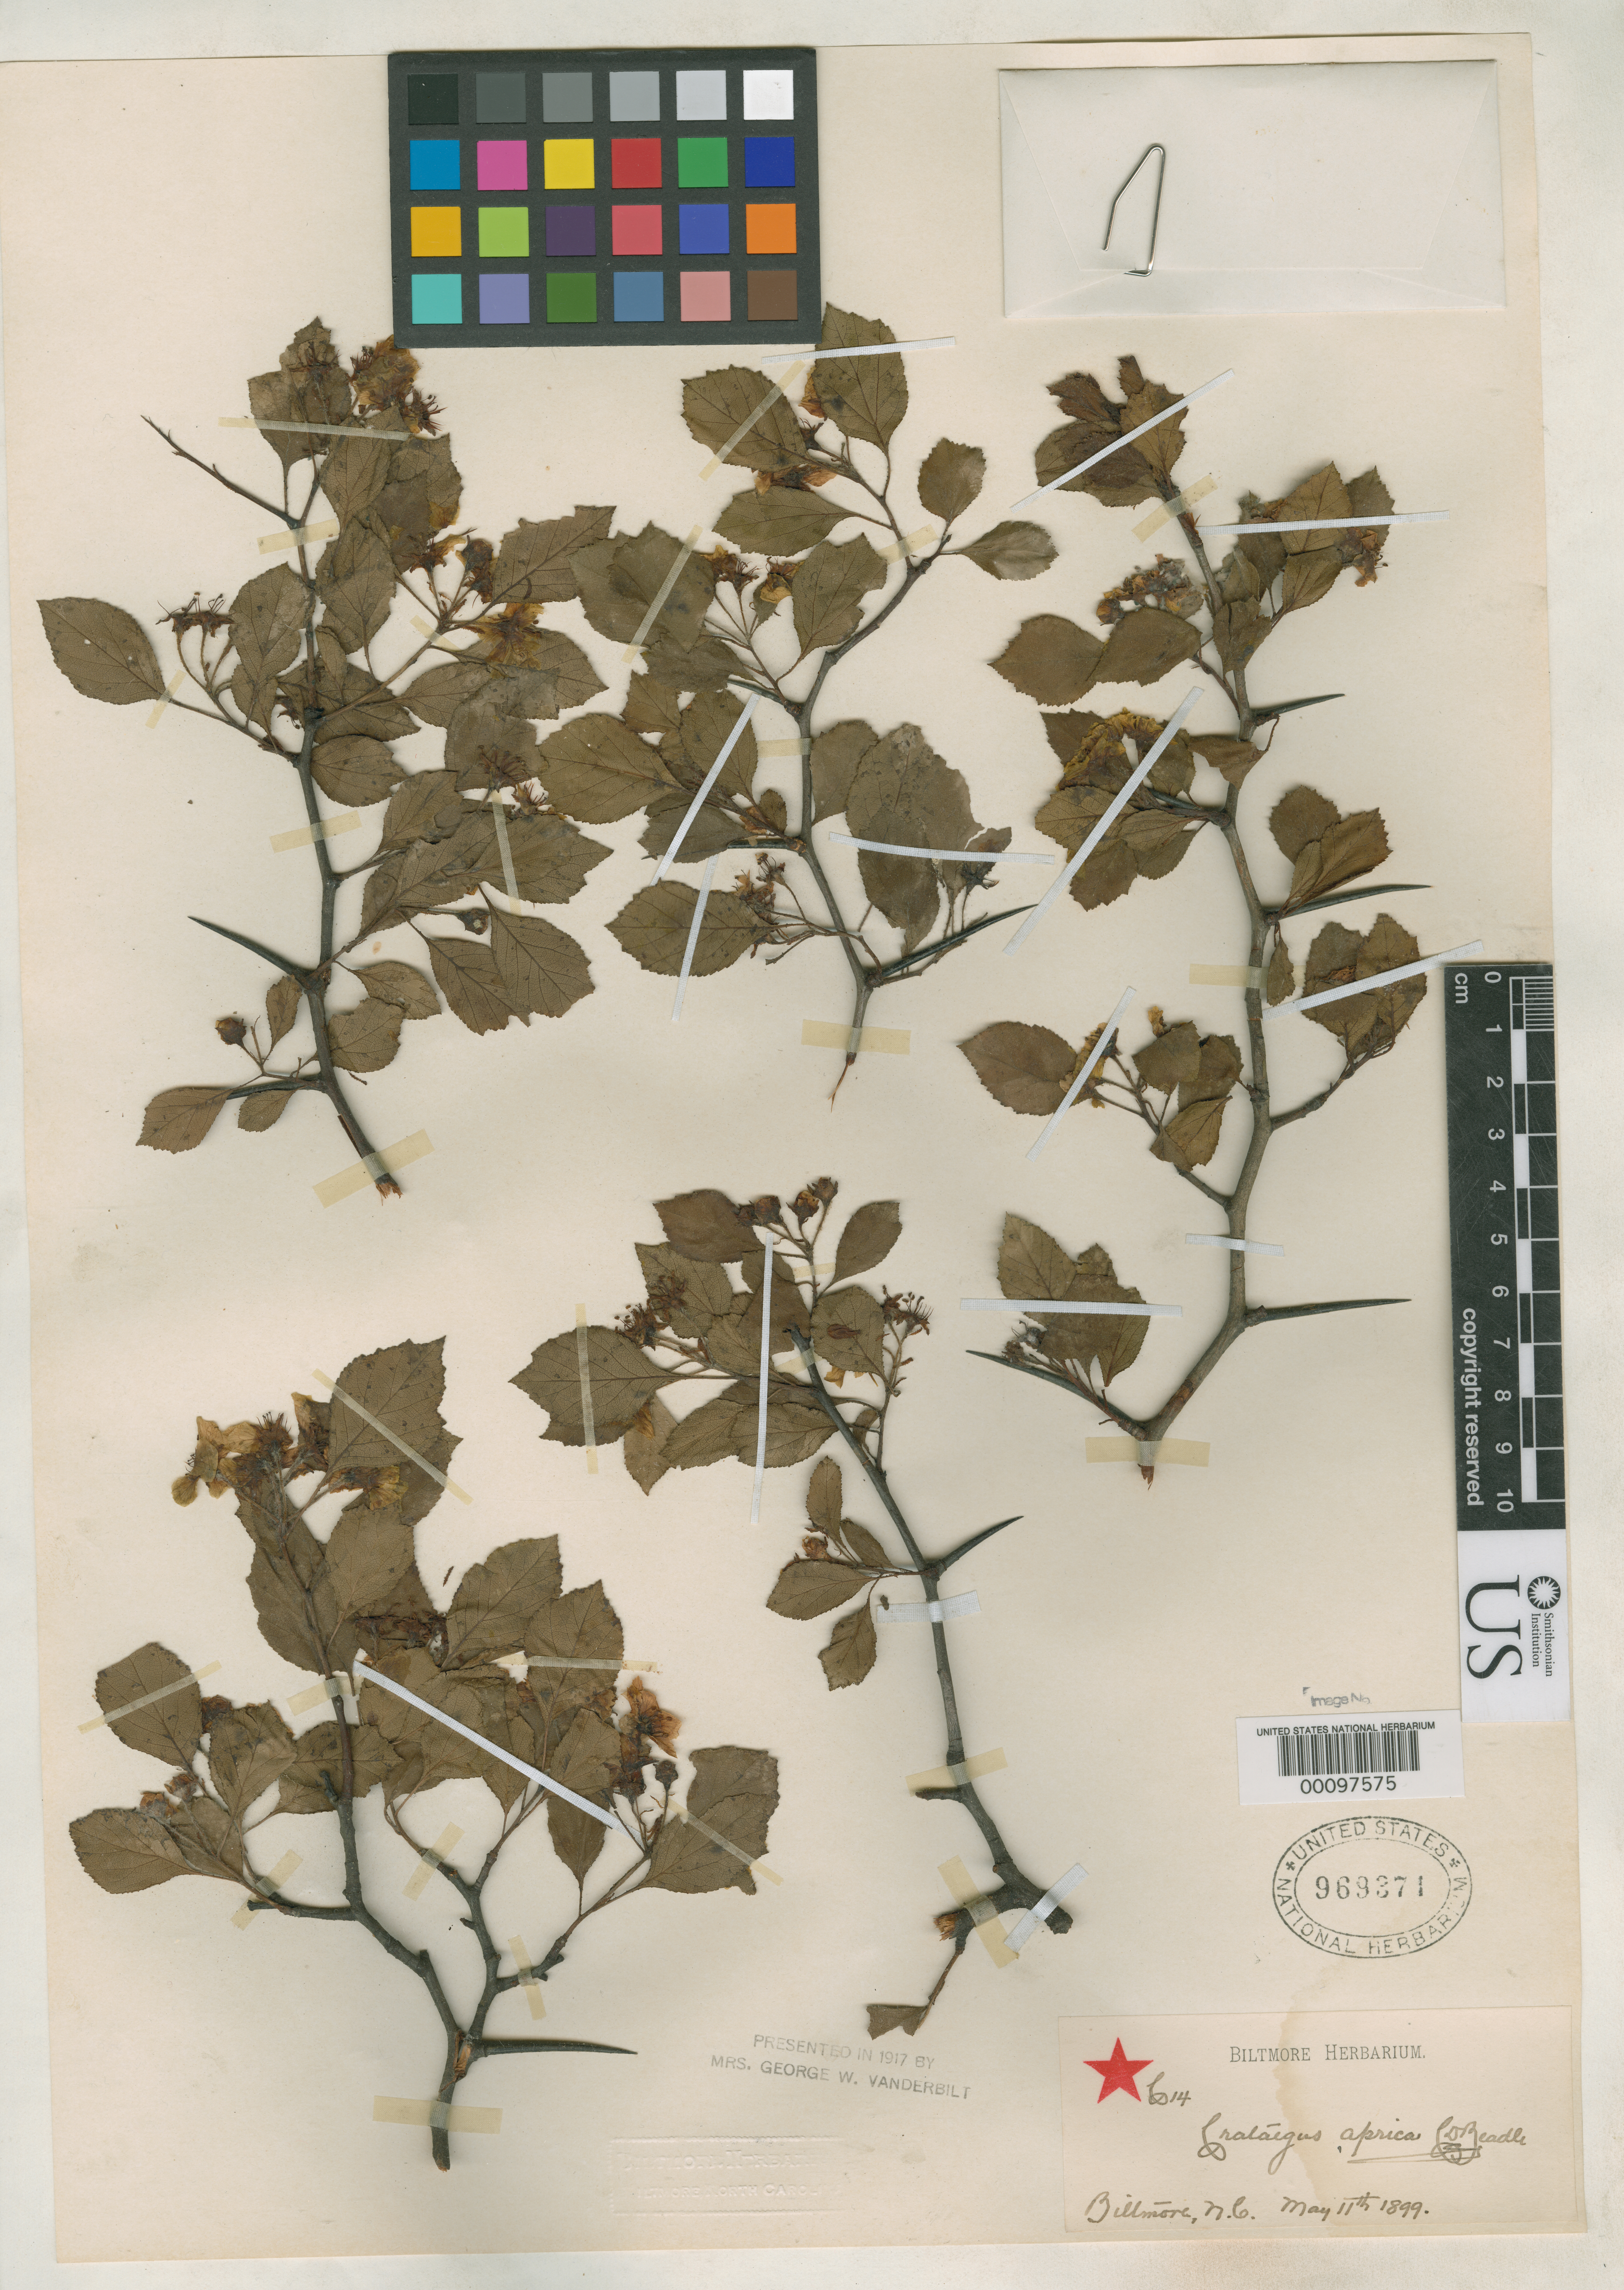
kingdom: Plantae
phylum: Tracheophyta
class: Magnoliopsida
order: Rosales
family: Rosaceae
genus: Crataegus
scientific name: Crataegus aprica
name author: Beadle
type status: Type Collection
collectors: ex herb. Biltmore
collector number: C 14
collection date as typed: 11 May 1899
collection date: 1899-05-11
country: United States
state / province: North Carolina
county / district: Buncombe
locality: Biltmore.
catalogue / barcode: US 969371